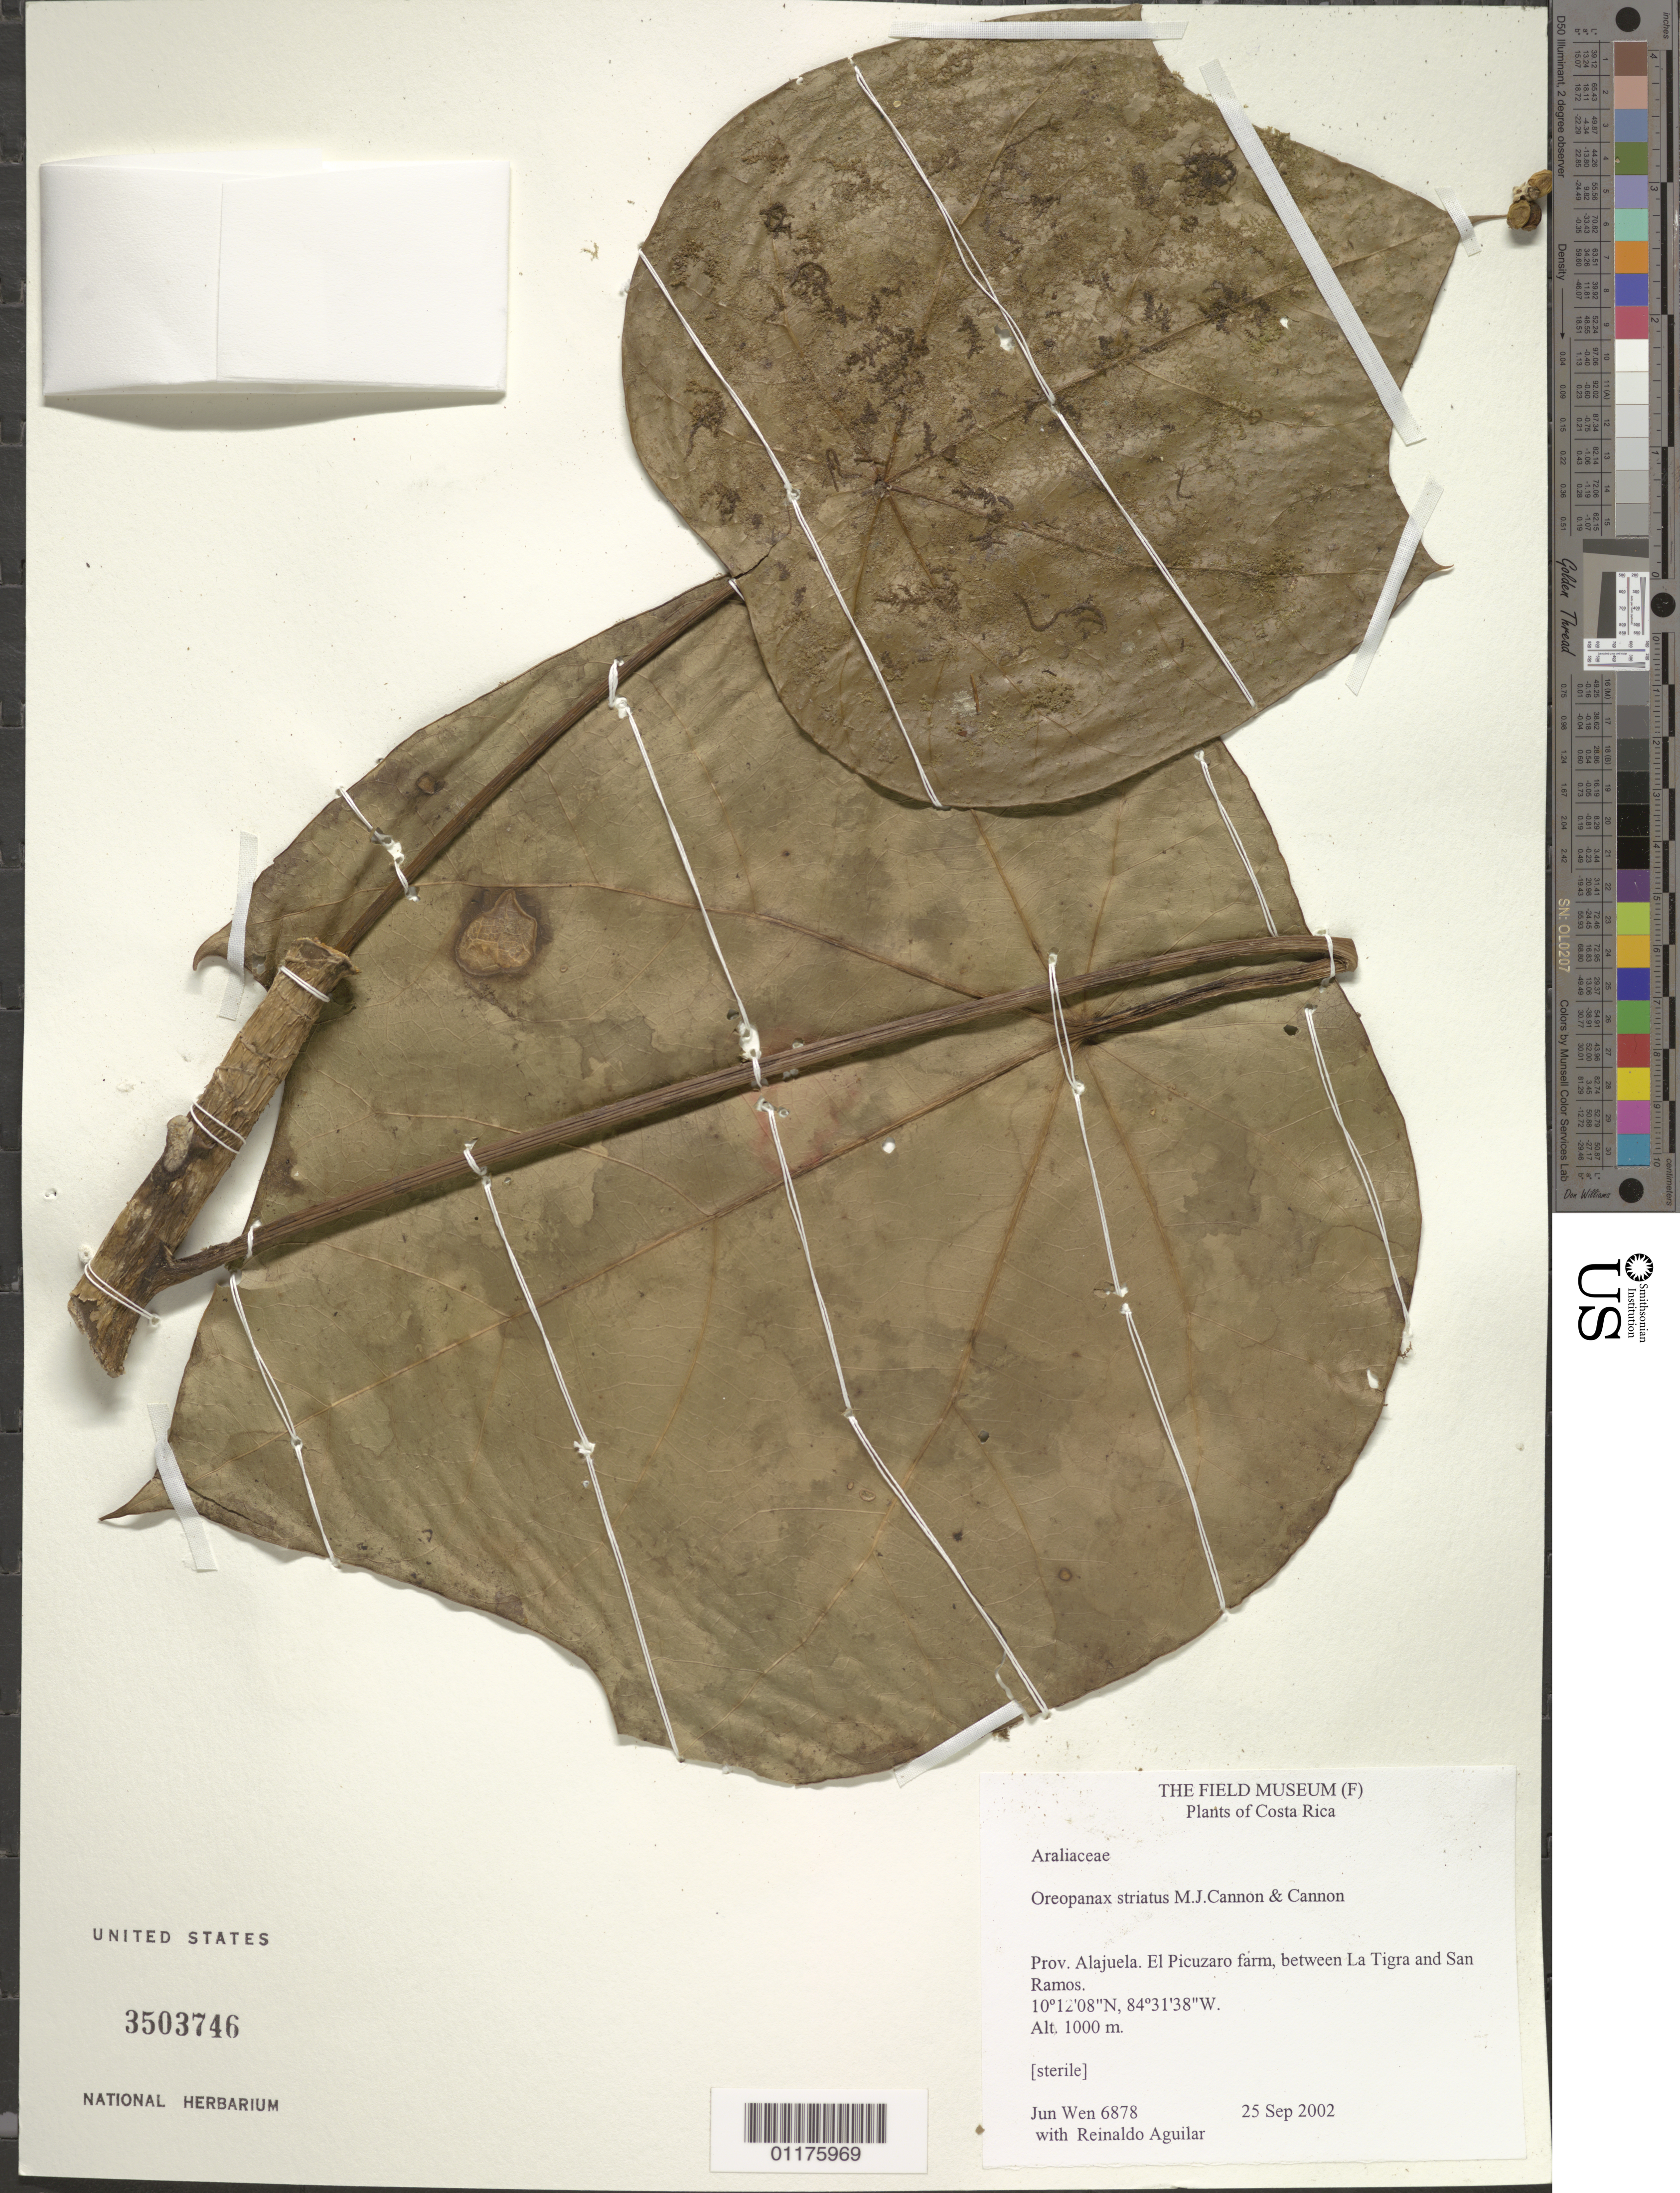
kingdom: Plantae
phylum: Tracheophyta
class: Magnoliopsida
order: Apiales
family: Araliaceae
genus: Oreopanax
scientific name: Oreopanax striatus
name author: (J. Cannon) M.J. Cannon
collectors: J. Wen & R. Aguilar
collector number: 6878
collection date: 2002-09-25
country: Costa Rica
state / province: Alajuela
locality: El Picuzaro farm, between La Tigra and San Ramos.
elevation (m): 1000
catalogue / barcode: US 3503746